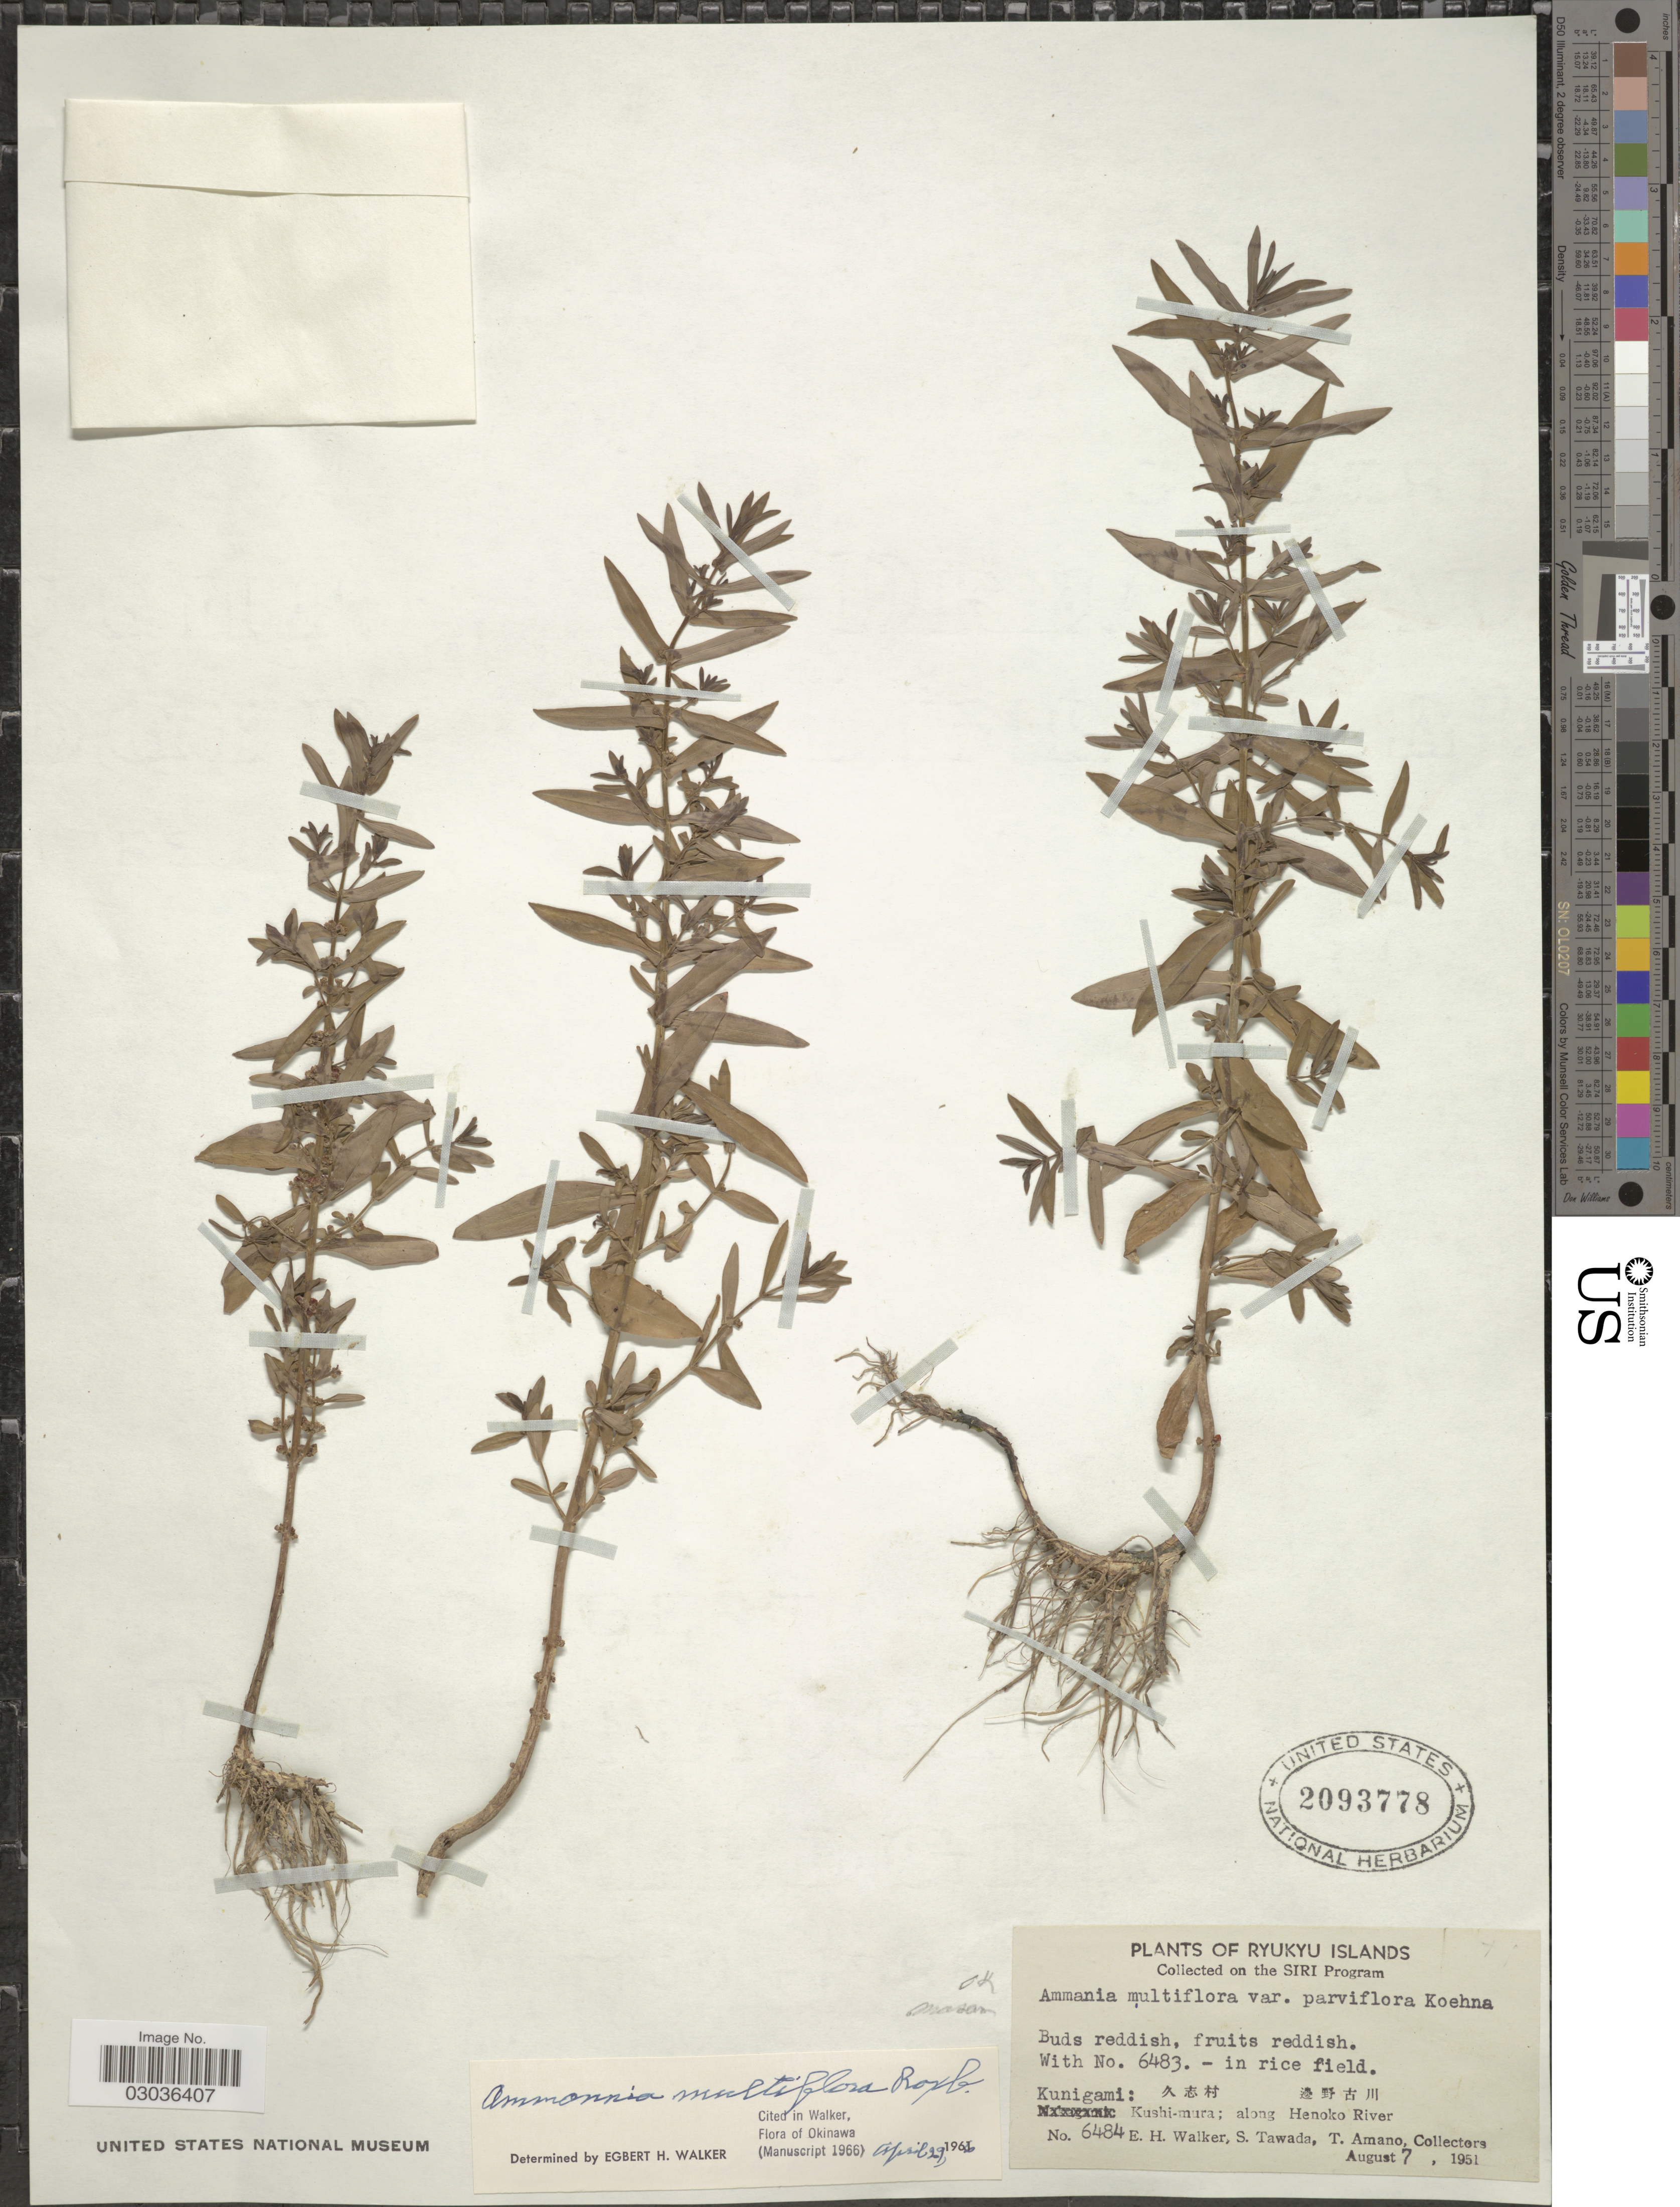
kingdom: Plantae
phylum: Tracheophyta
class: Magnoliopsida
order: Myrtales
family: Lythraceae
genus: Ammannia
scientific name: Ammannia multiflora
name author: Roxb.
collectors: E. H. Walker, S. Tawada & T. Amano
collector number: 6484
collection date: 1951-08-07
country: Japan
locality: Ryukyu Islands. Kunigami: Kushi-mura; along Henoko River.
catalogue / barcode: US 2093778